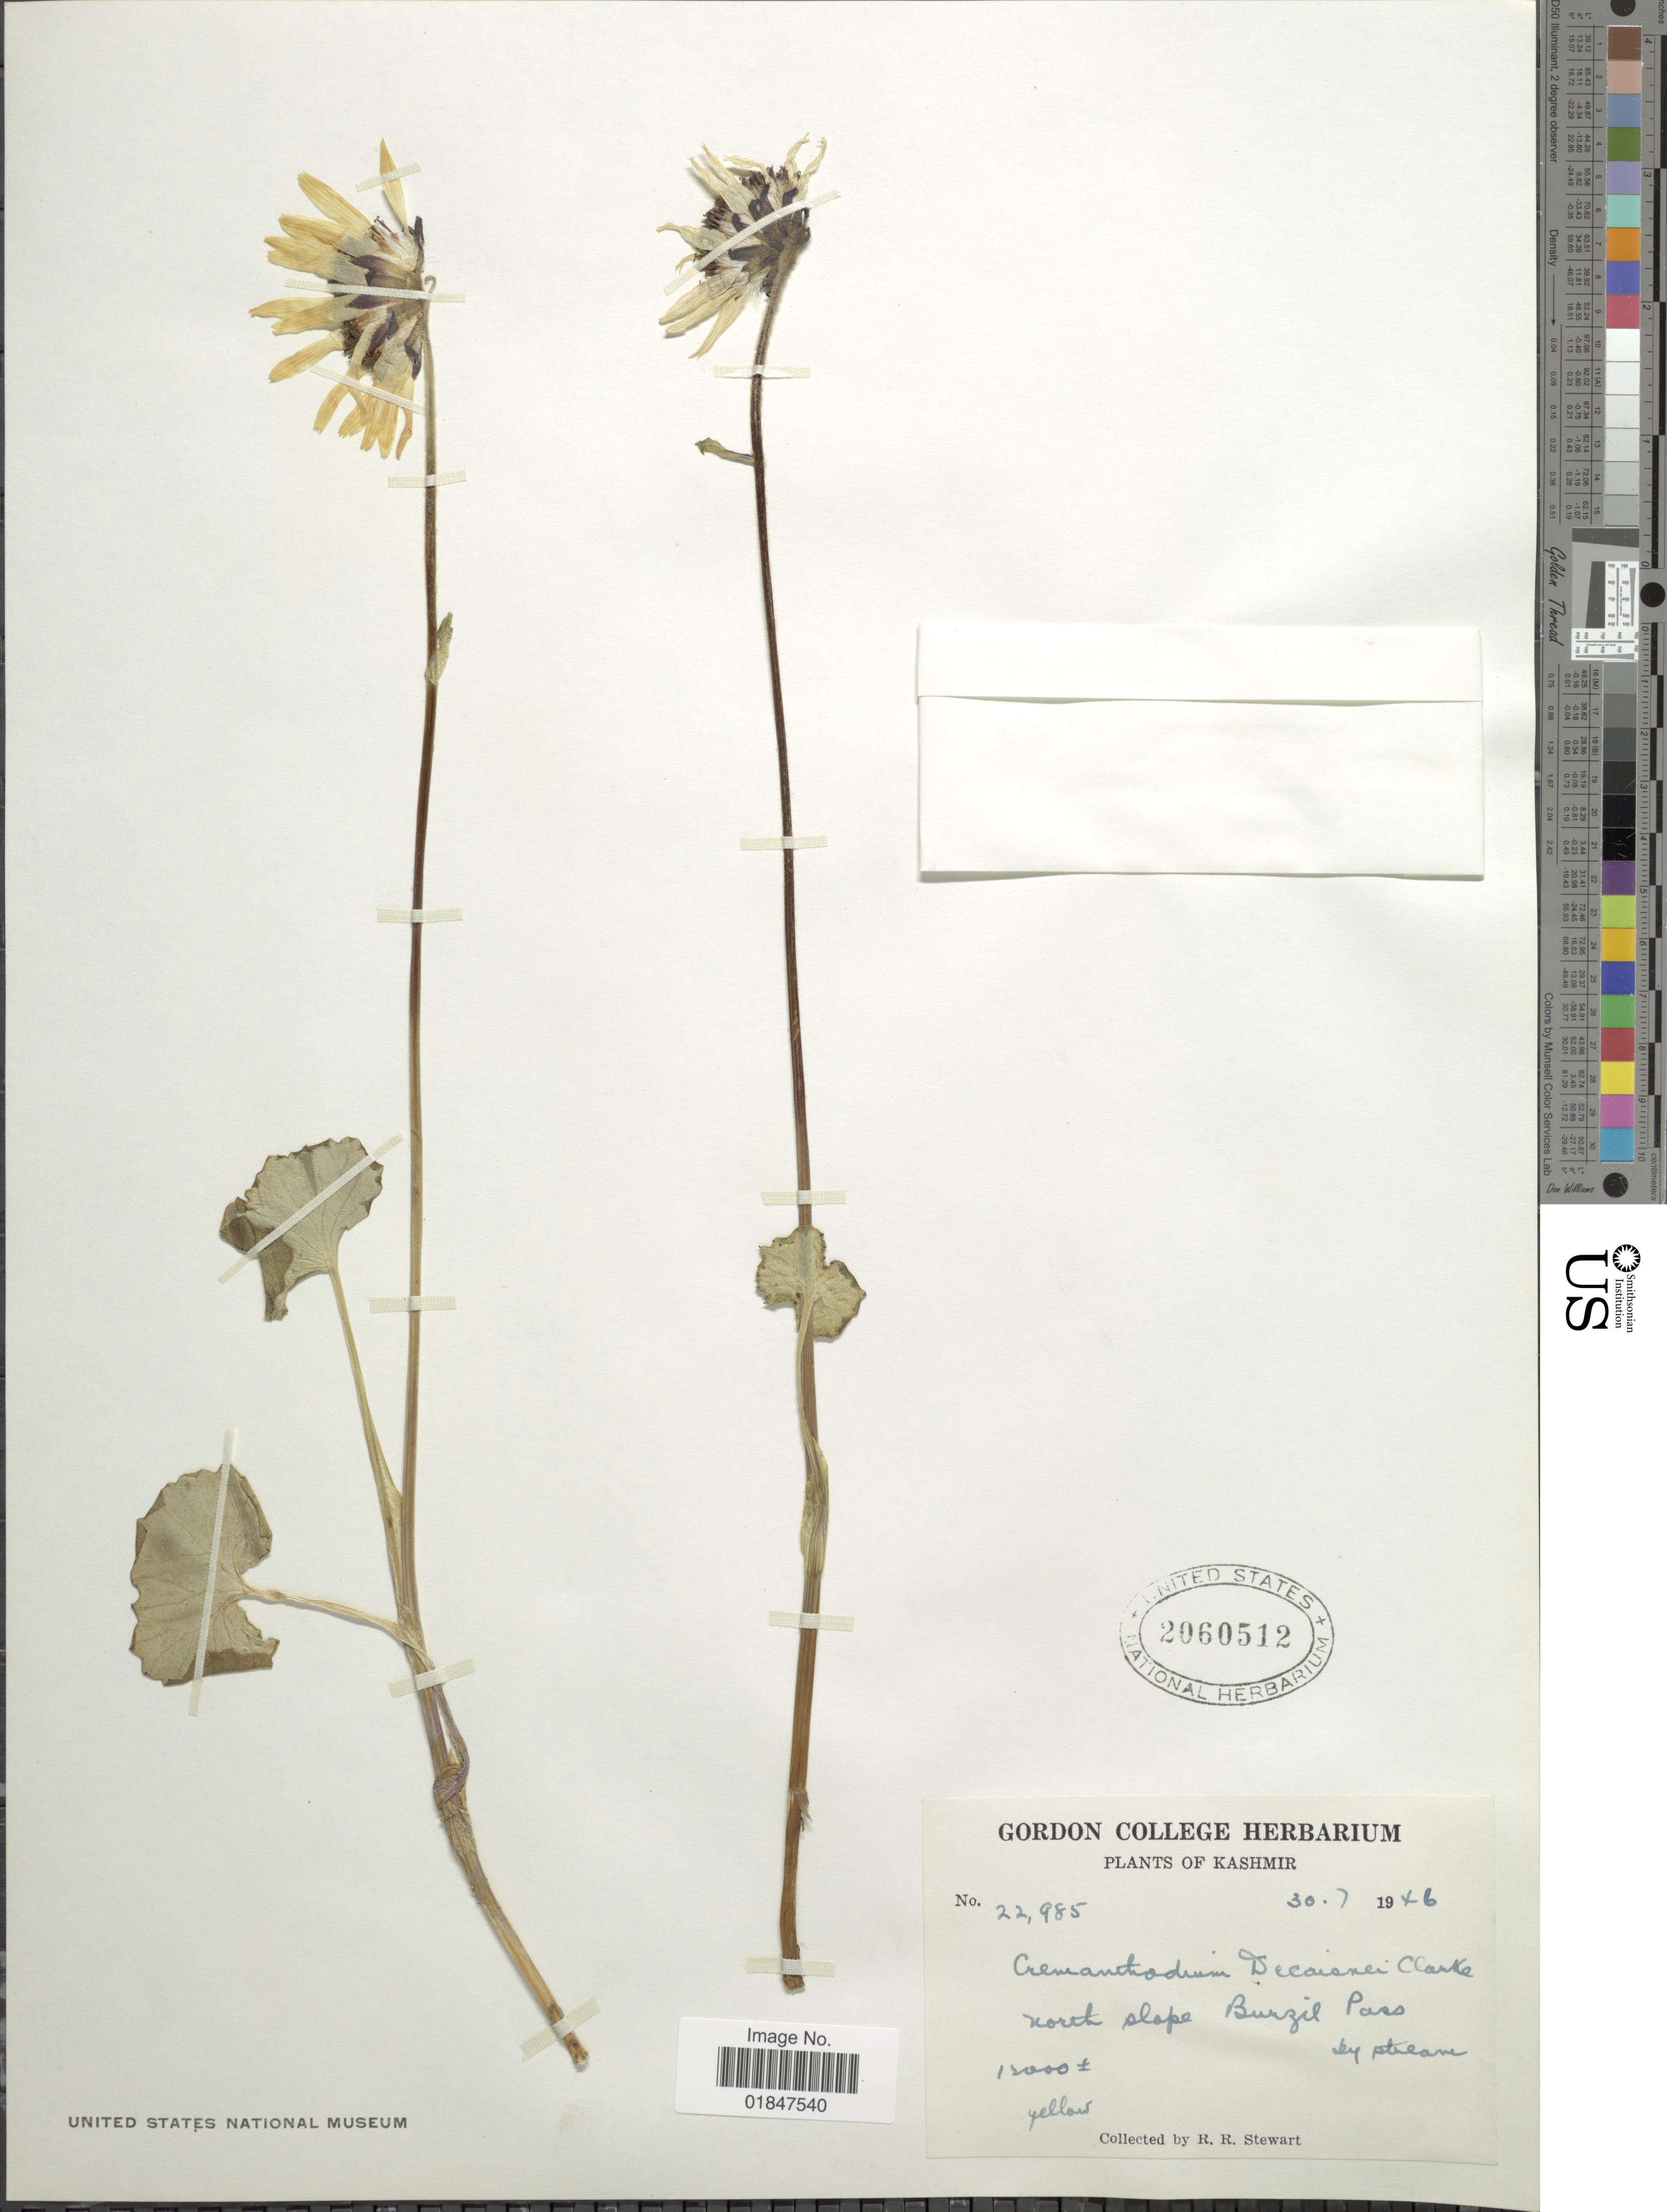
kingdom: Plantae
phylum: Tracheophyta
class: Magnoliopsida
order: Asterales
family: Asteraceae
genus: Cremanthodium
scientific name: Cremanthodium decaisnei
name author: C.B. Clarke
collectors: R. R. Stewart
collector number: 22985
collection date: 1946-07-30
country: Pakistan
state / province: Gilgit-Baltistan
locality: Kashmir, north slope Burzil Pass, by stream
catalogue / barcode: US 2060512